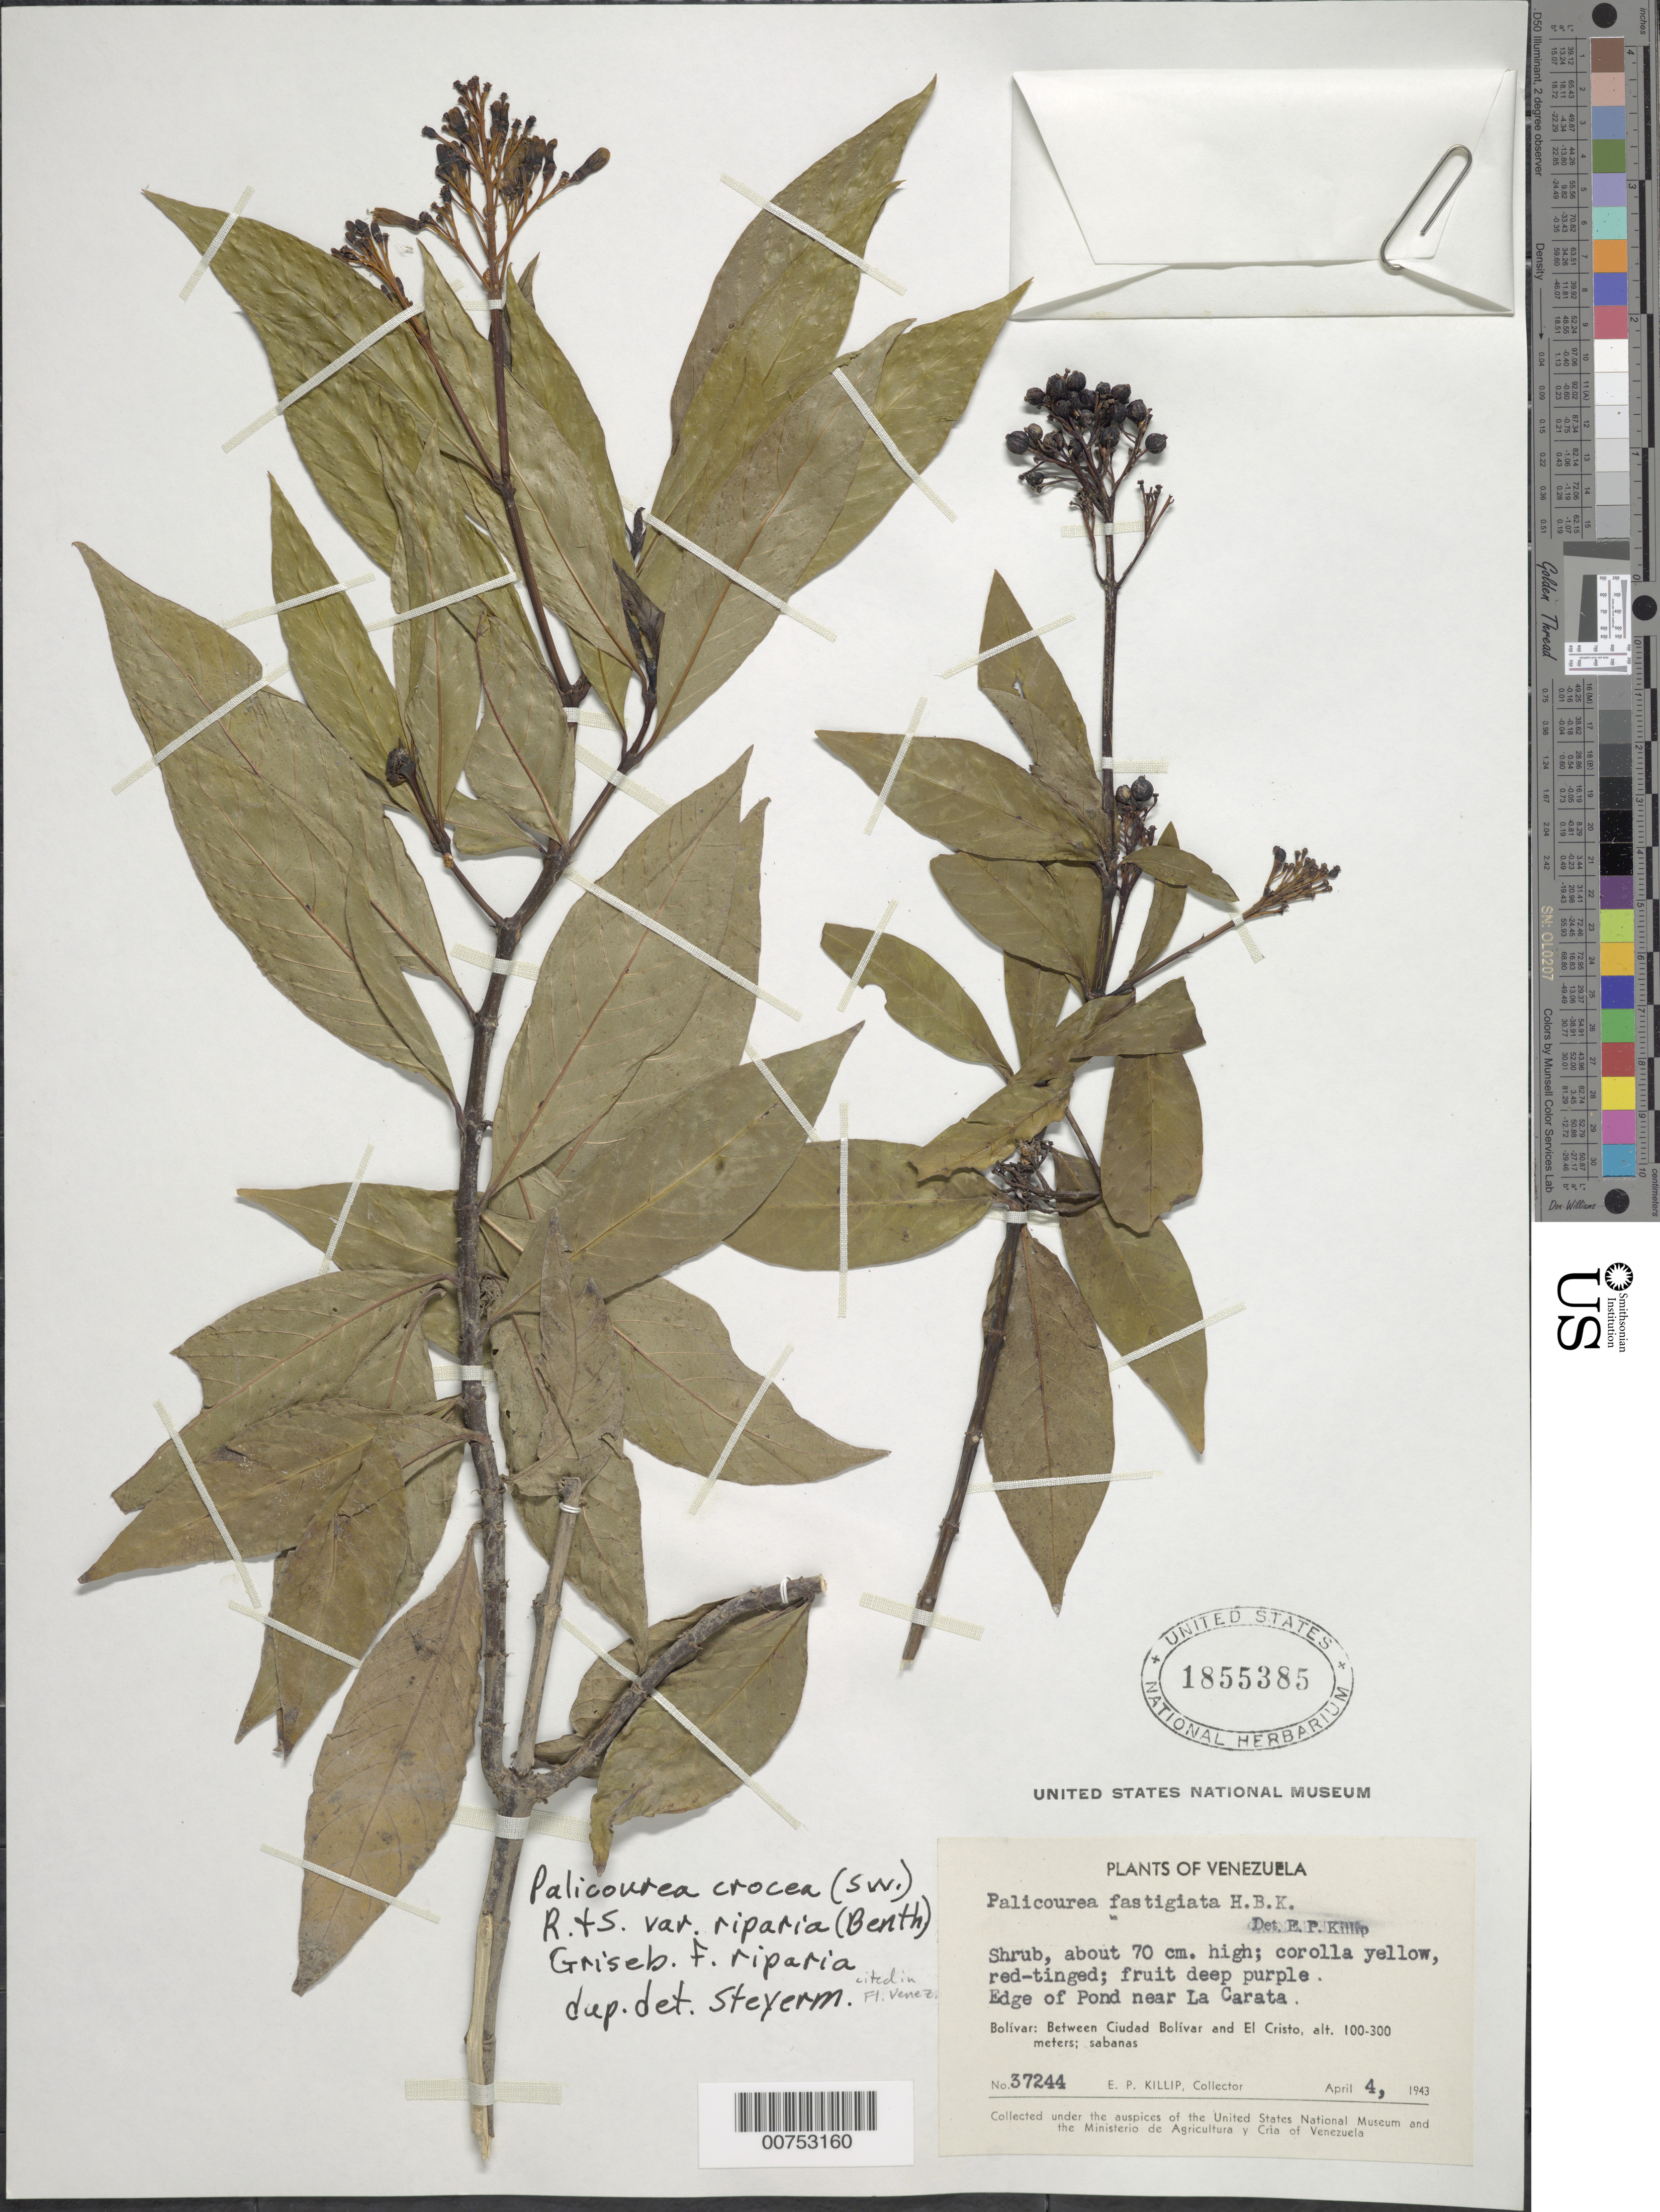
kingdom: Plantae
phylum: Tracheophyta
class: Magnoliopsida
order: Gentianales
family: Rubiaceae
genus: Palicourea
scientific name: Palicourea crocea var. riparia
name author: (Benth.) Griseb.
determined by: Steyermark, Julian A., (VEN)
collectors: E. P. Killip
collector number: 37244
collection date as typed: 4-Apr-43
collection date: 1943-04-04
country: Venezuela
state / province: Bolívar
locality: Río Pao, near La Carata, between Ciudad Bolívar and El Cristo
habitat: Sabanas; edge of pond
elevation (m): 100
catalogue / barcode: US 1855385